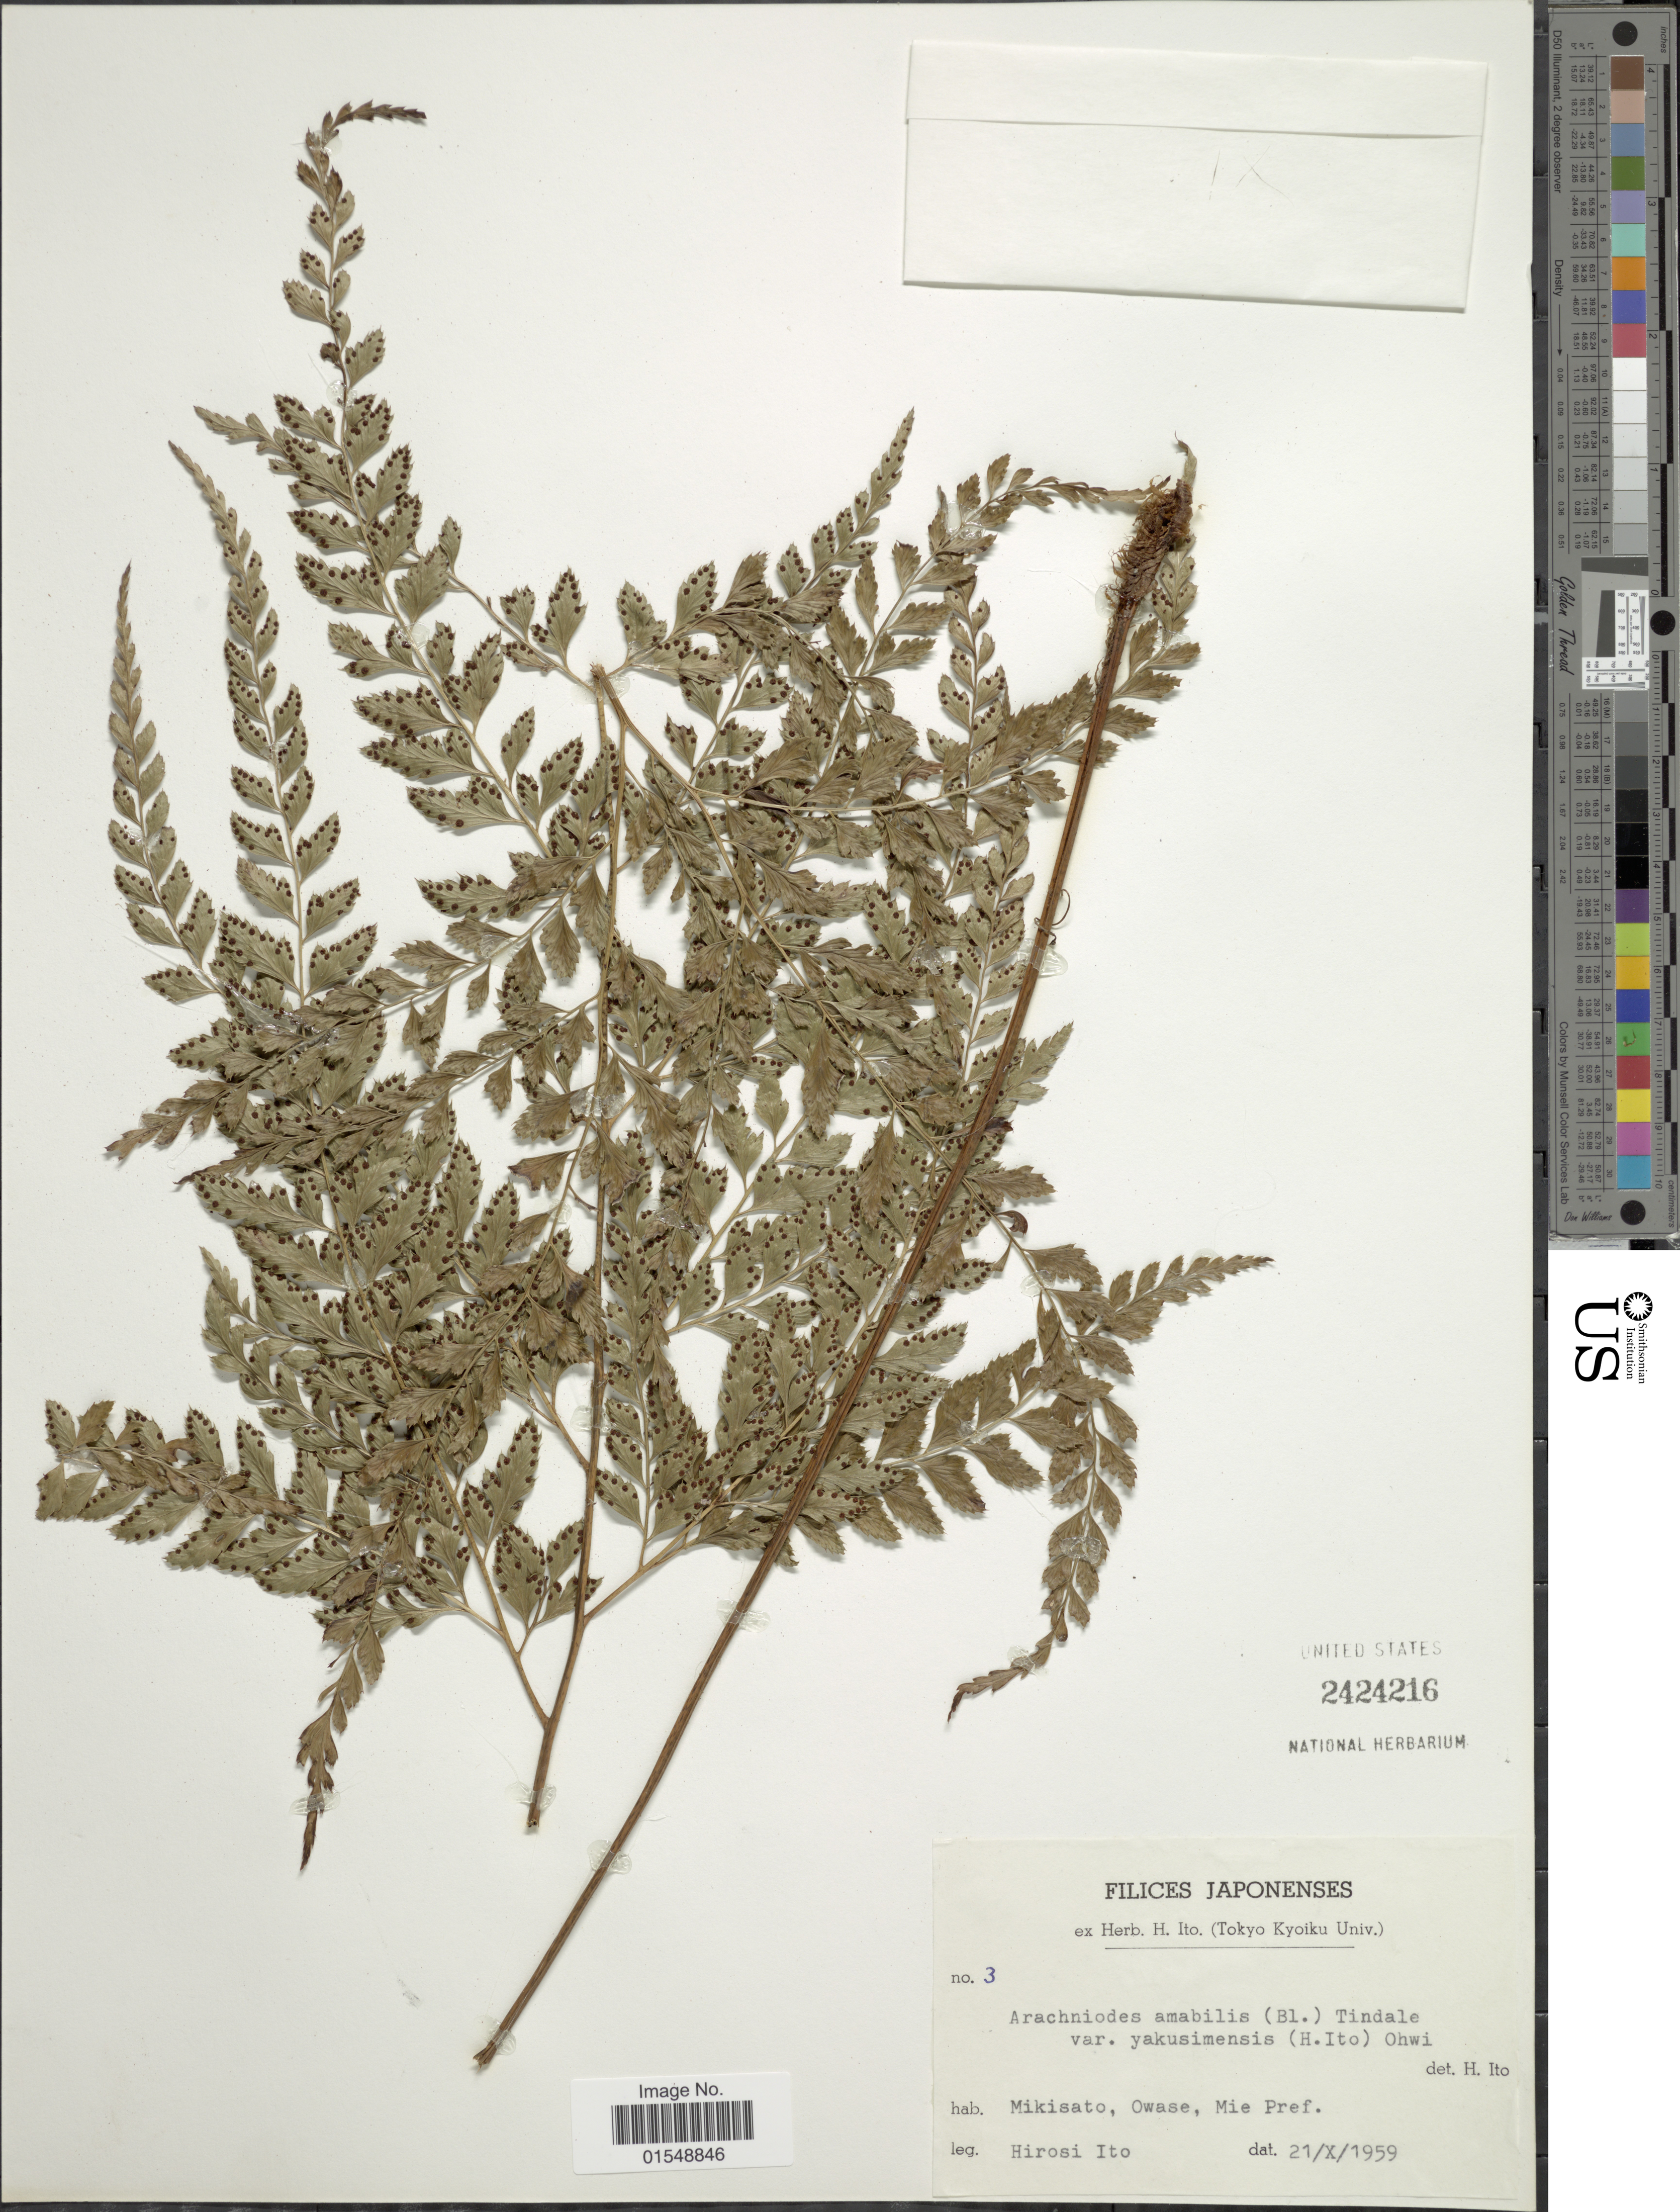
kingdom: Plantae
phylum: Tracheophyta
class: Polypodiopsida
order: Polypodiales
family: Dryopteridaceae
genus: Arachniodes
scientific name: Arachniodes amabilis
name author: (Blume) Tindale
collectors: H. Itô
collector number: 3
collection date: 1959-10-21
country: Japan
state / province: Mie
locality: Mikisato, Owase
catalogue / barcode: US 2424216